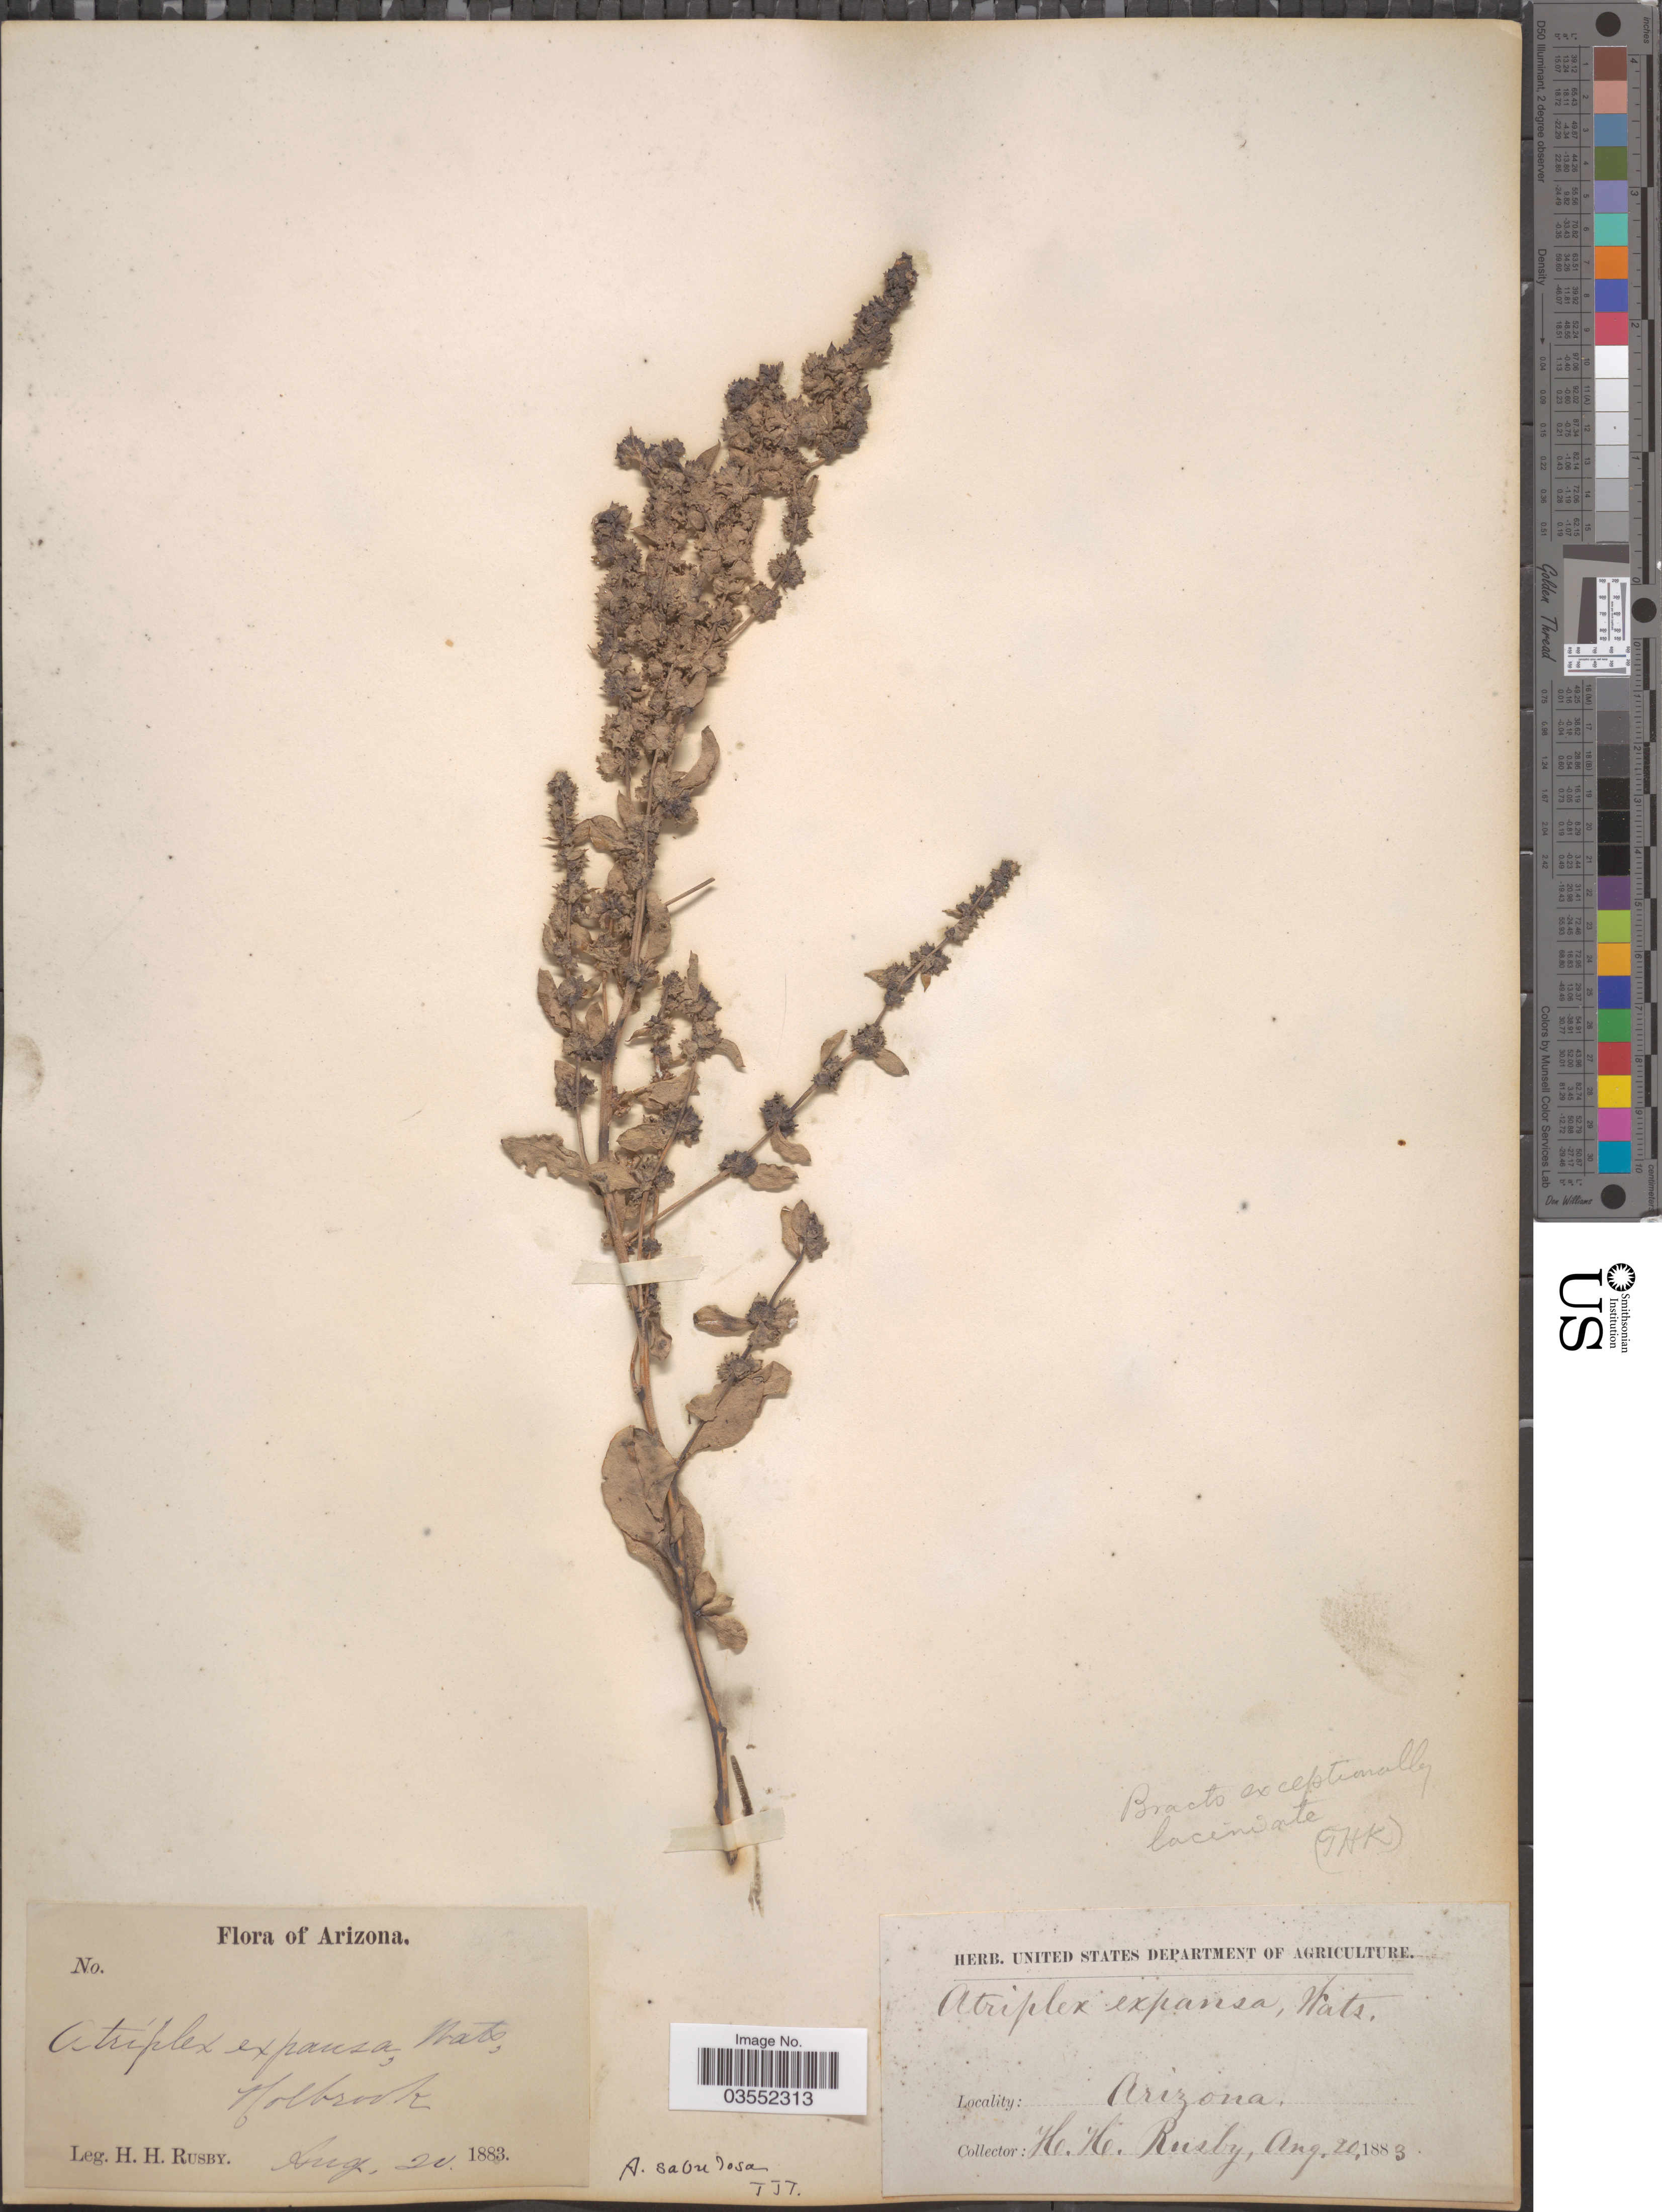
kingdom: Plantae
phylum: Tracheophyta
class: Magnoliopsida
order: Caryophyllales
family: Amaranthaceae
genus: Atriplex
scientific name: Atriplex obovata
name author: Moq.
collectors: H. H. Rusby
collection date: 1883-08-20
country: United States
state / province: Arizona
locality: Holbrook.